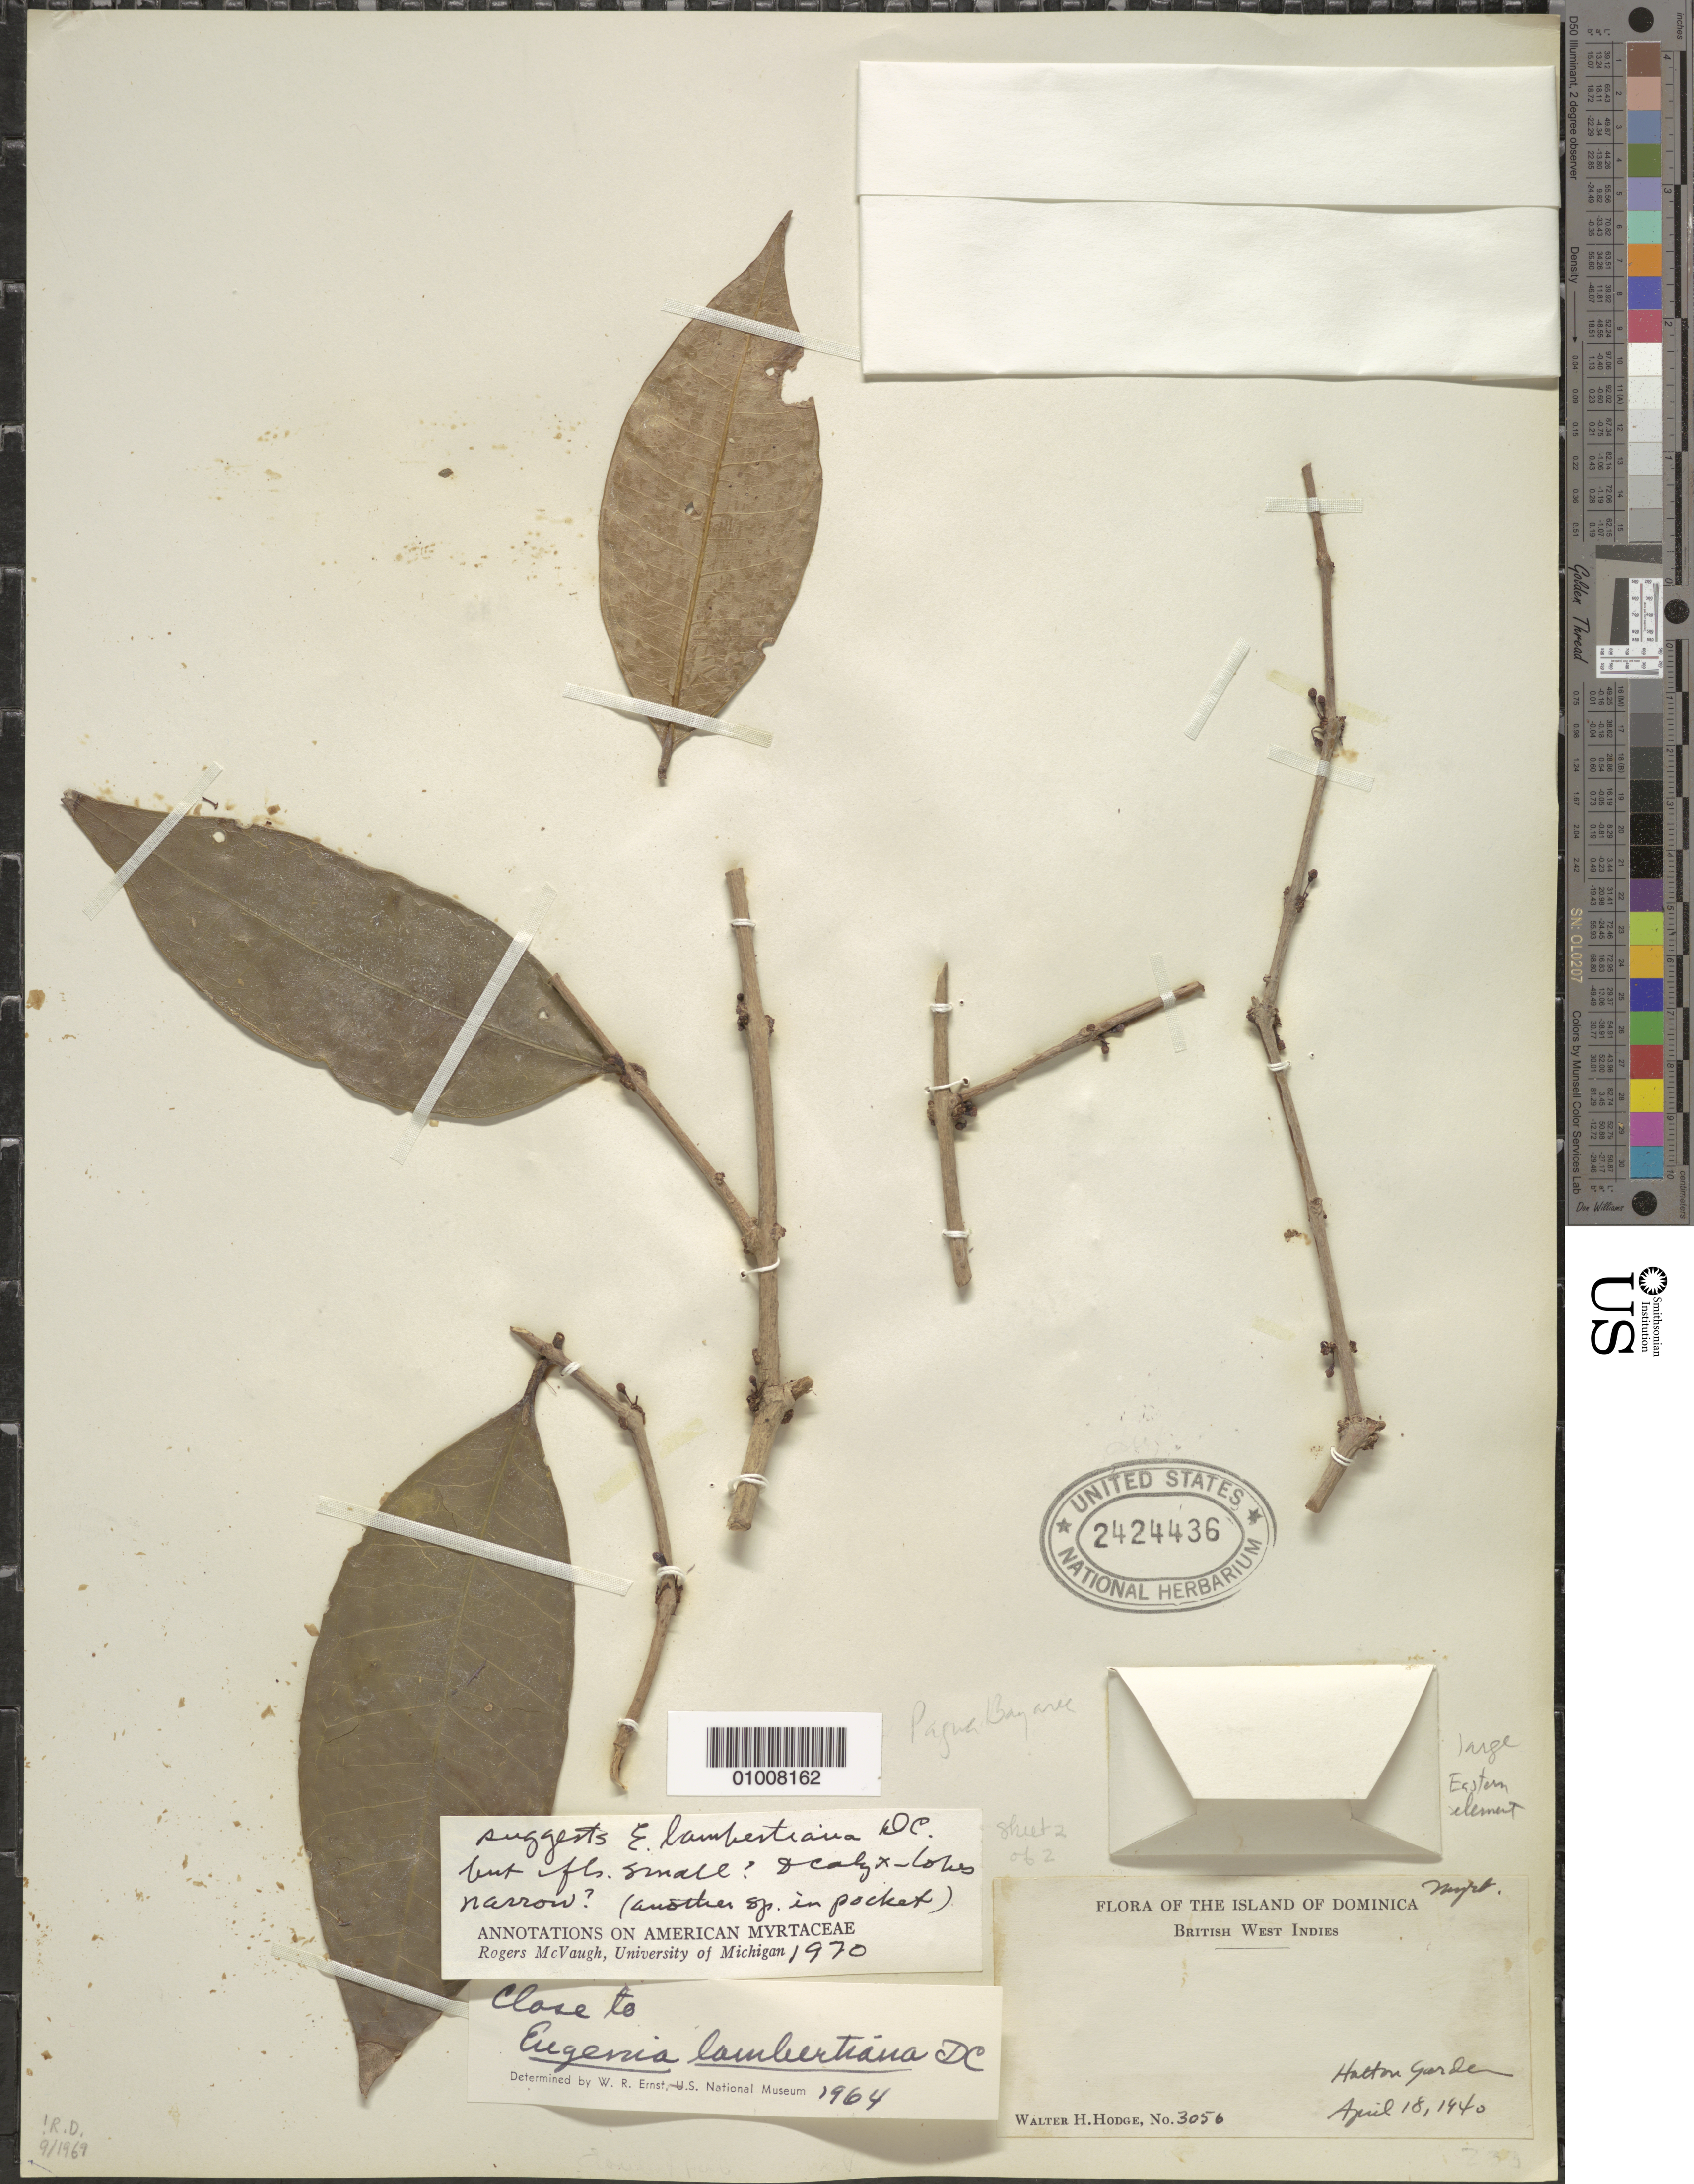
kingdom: Plantae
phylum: Tracheophyta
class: Magnoliopsida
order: Myrtales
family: Myrtaceae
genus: Eugenia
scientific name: Eugenia lambertiana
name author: DC.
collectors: W. Hodge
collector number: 3056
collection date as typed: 18 Apr 1940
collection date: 1940-04-18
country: Dominica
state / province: St. Andrew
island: Dominica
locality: Hatton Garden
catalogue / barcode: US 2424436